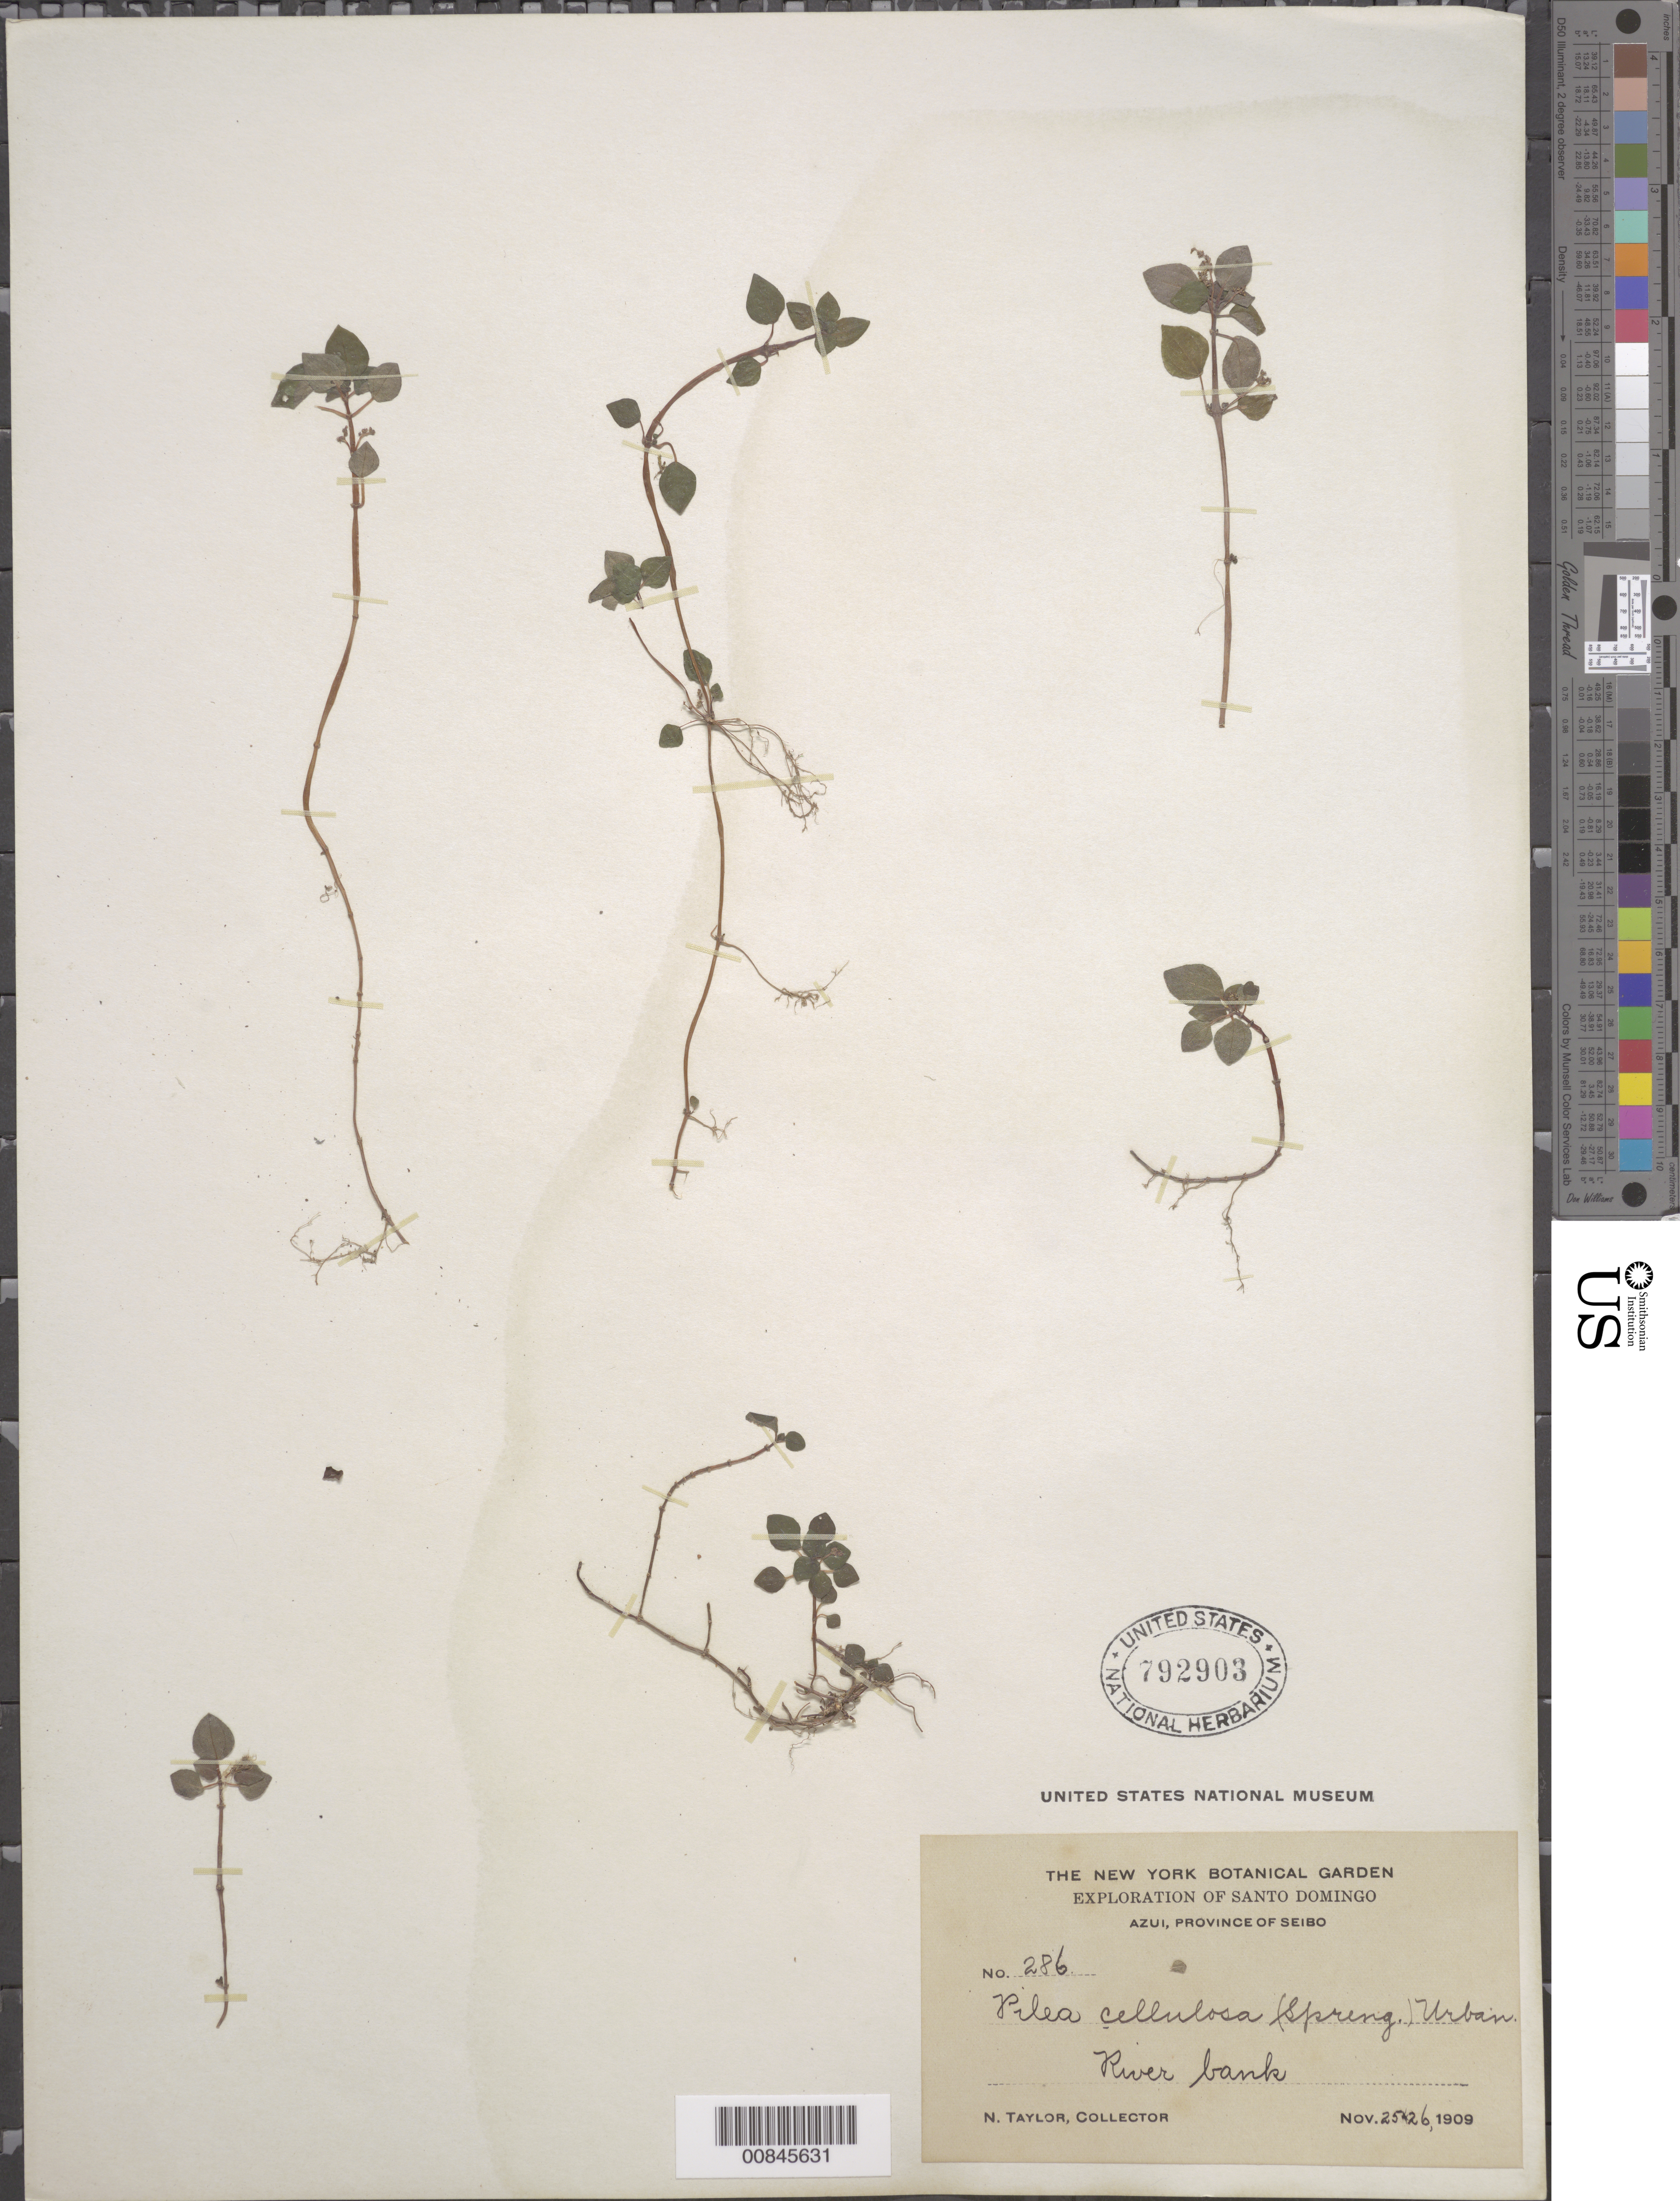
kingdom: Plantae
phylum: Tracheophyta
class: Magnoliopsida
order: Rosales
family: Urticaceae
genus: Pilea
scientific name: Pilea cellulosa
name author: Urb.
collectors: N. Taylor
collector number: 286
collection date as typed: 25 Nov 1909 to 26 Nov 1909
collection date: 1909-11-25/1909-11-26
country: Dominican Republic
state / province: El Seibo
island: Hispaniola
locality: Azui.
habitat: River bank.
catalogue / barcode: US 792903